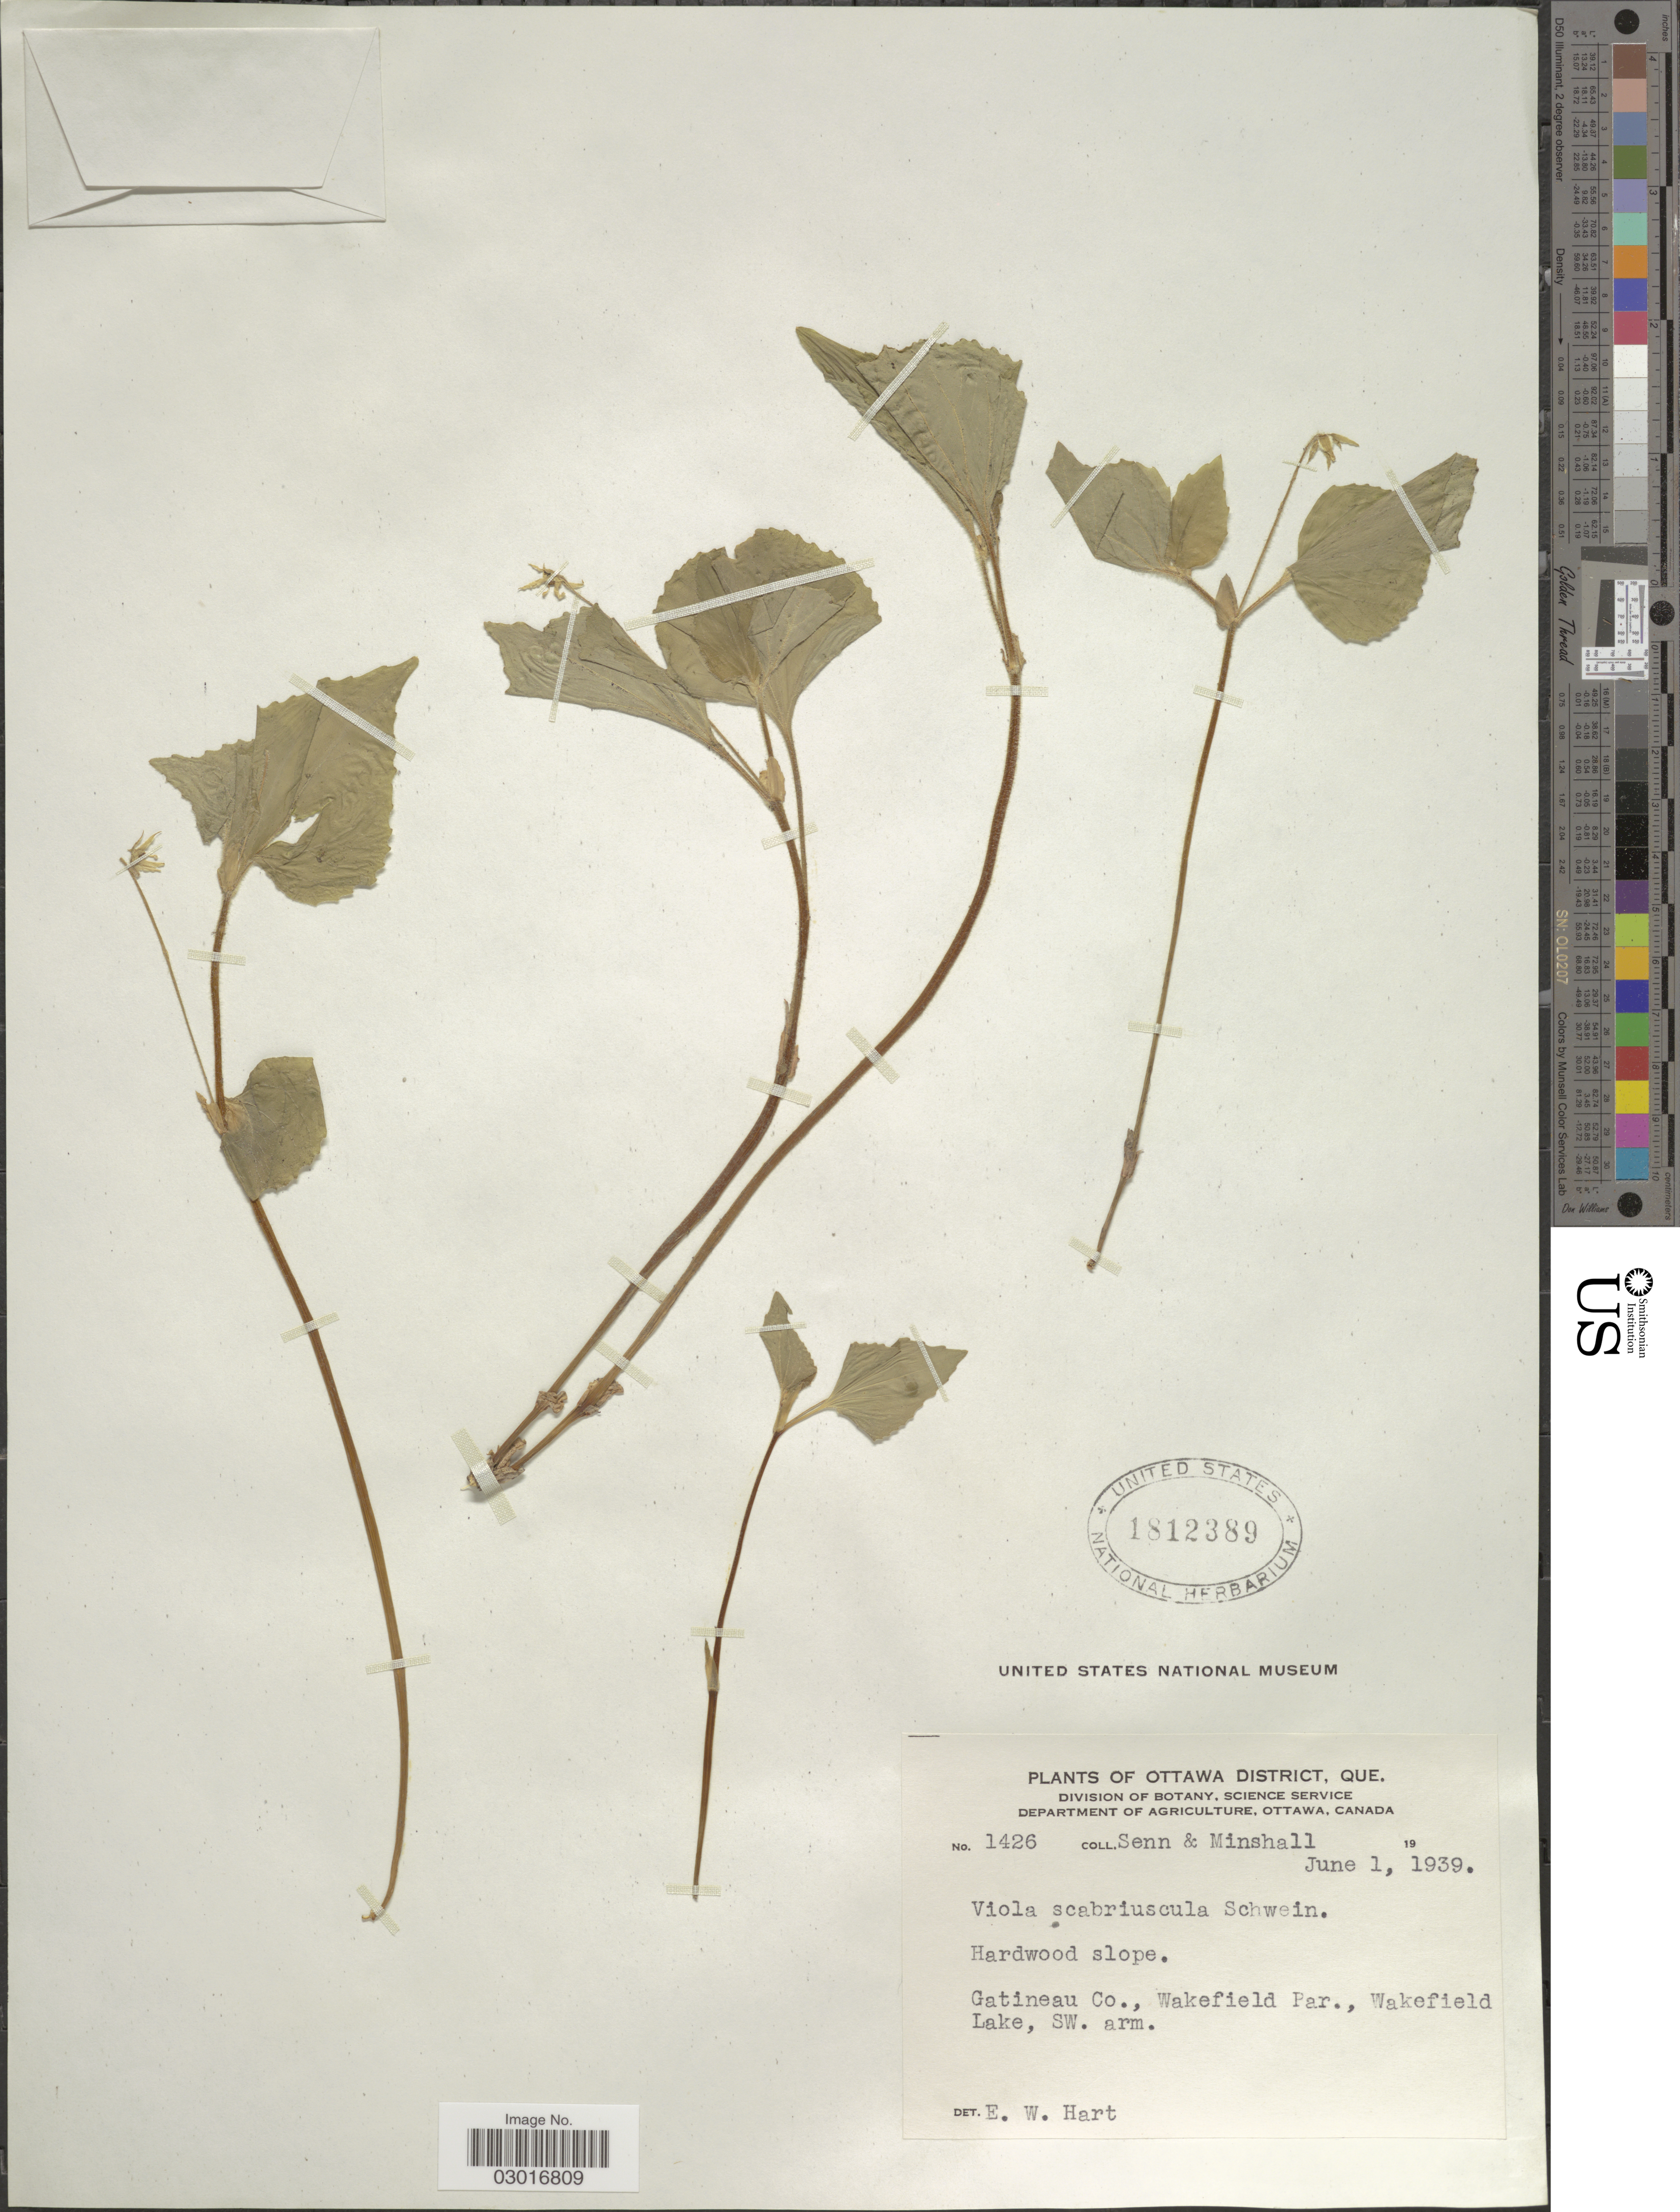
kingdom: Plantae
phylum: Tracheophyta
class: Magnoliopsida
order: Malpighiales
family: Violaceae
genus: Viola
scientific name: Viola scabriuscula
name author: (Torr. & A. Gray) Shafer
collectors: Senn & Minshall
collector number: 1426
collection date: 1939-06-01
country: Canada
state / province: Quebec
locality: Ottawa District. Hardwood slope. Gatineau Co., Wakefield Par., Wakefield Lake, SW. arm.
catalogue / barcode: US 1812389